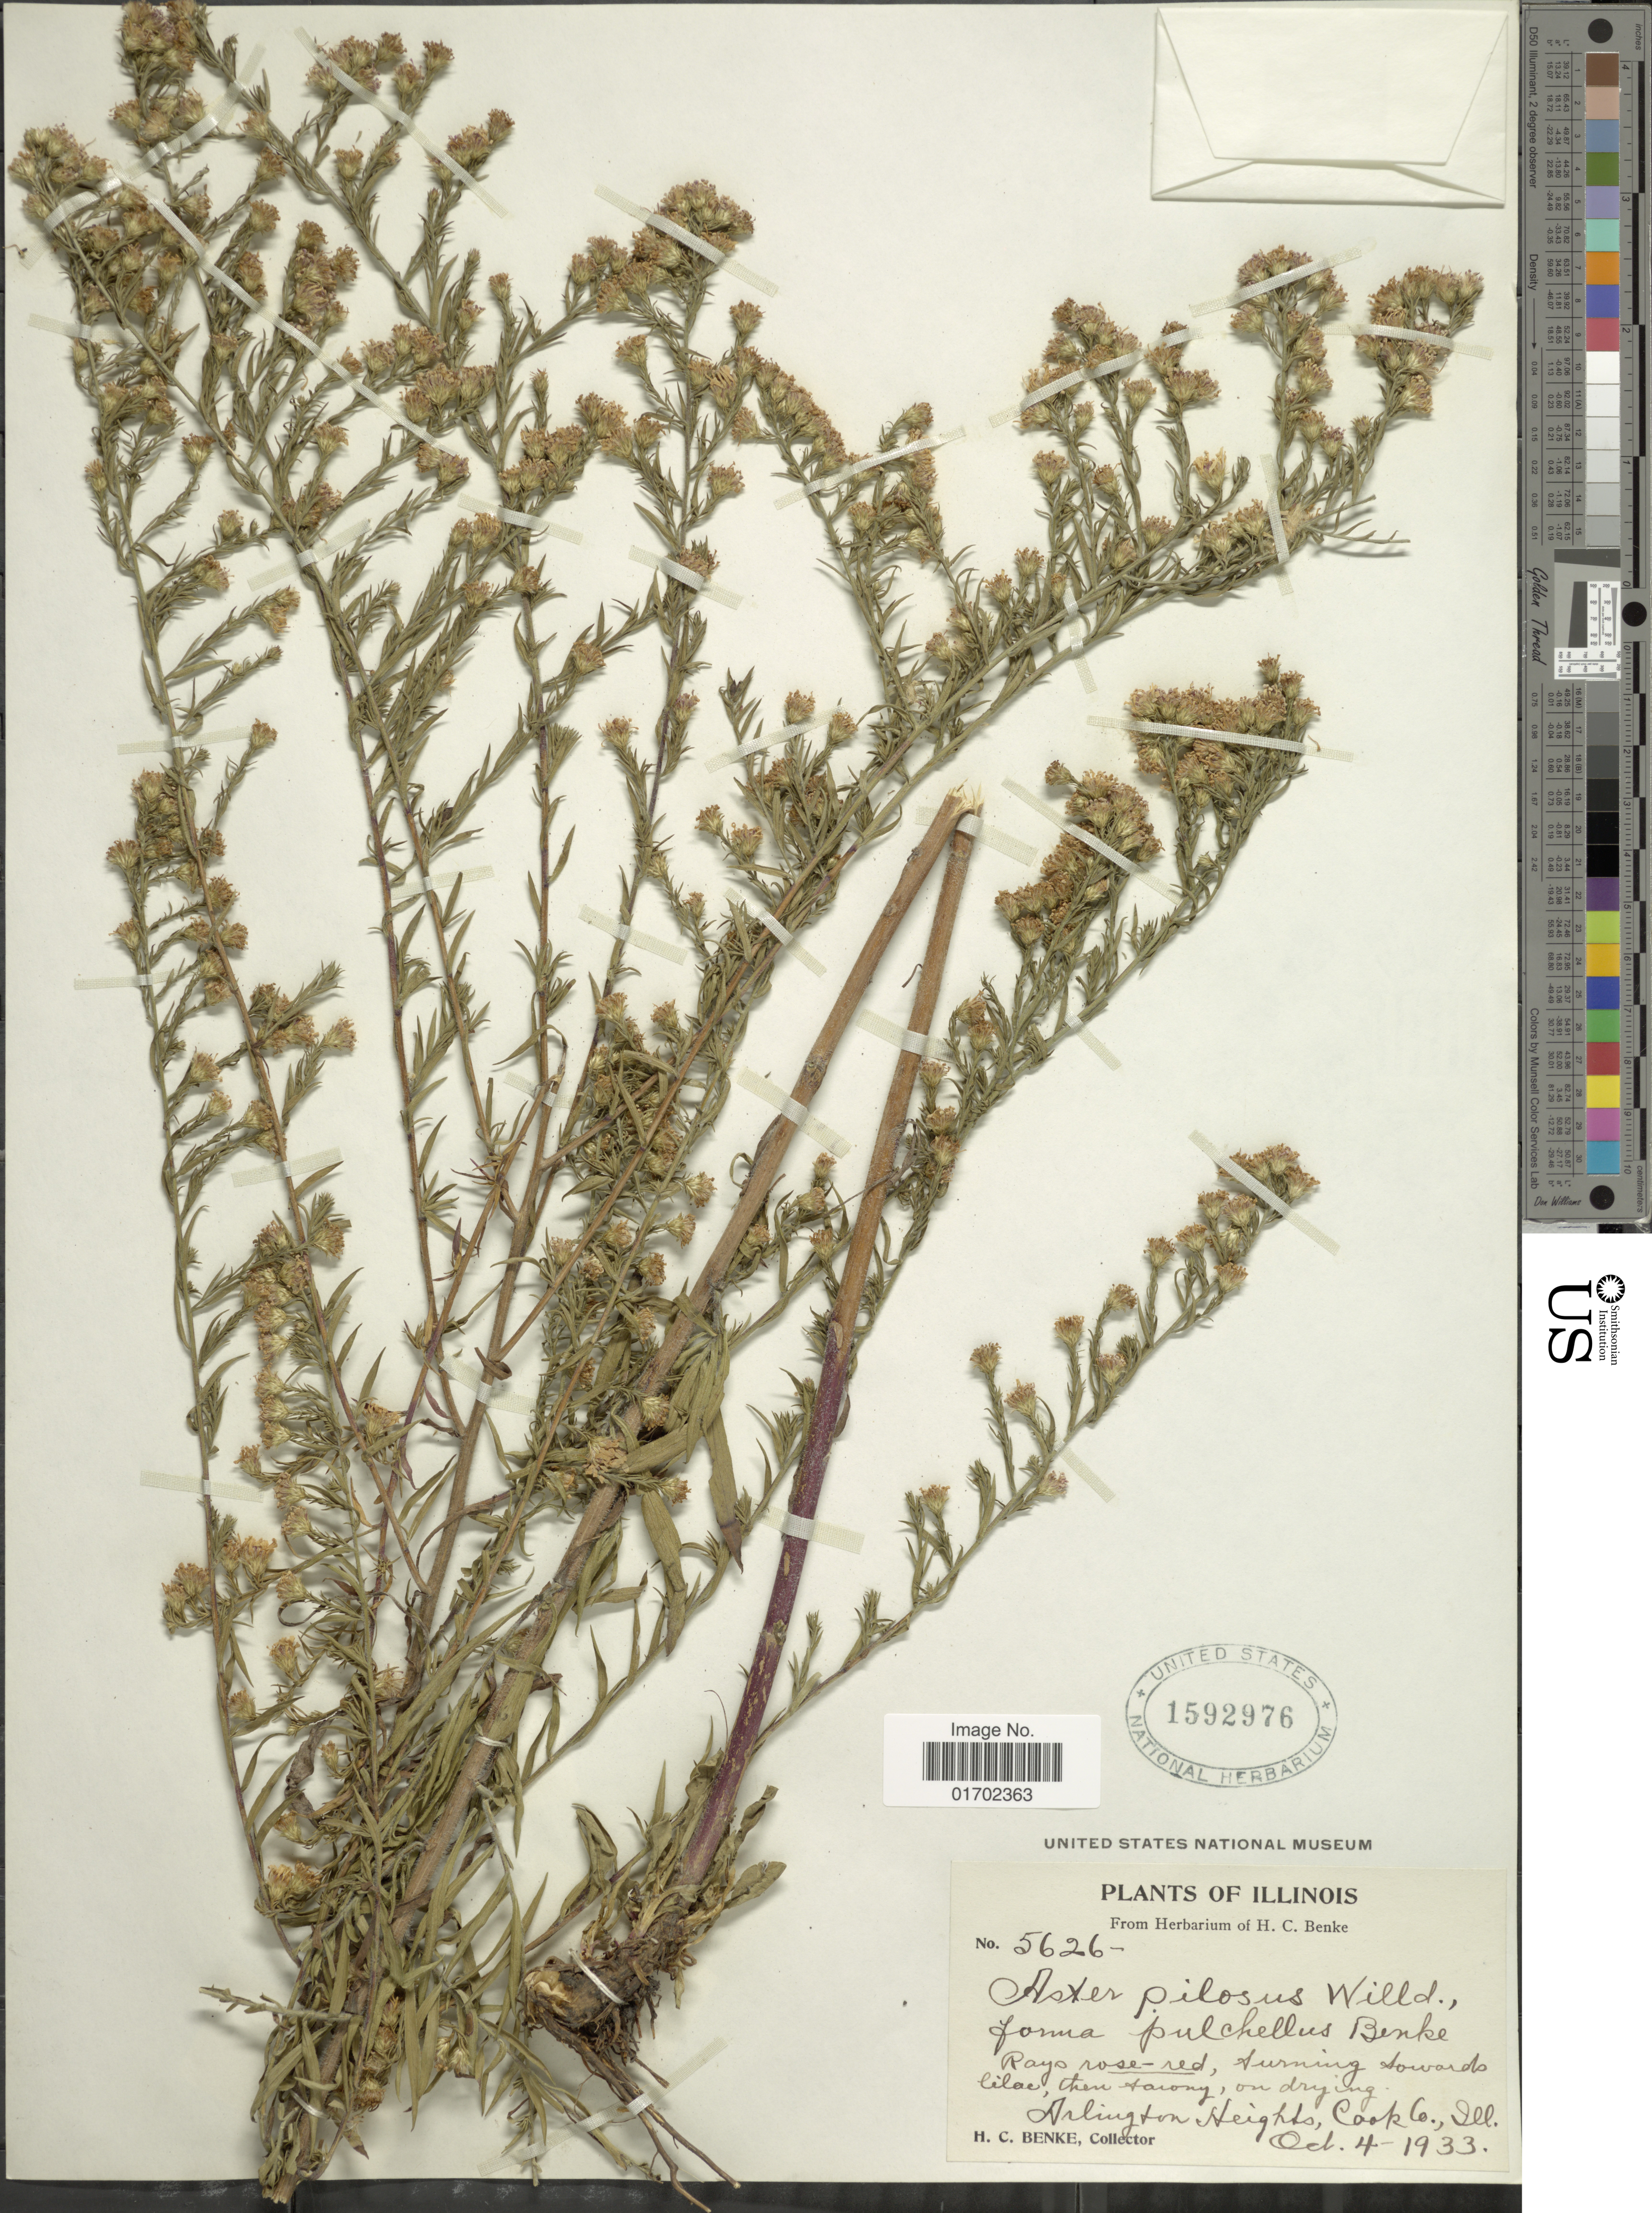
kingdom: Plantae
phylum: Tracheophyta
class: Magnoliopsida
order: Asterales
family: Asteraceae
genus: Symphyotrichum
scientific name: Symphyotrichum pilosum var. pilosum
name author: (Willd.) G.L. Nesom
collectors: H. Benke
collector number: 5626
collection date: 1933-10-04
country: United States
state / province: Illinois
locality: Illinois. Arlington Heights, Cook Co.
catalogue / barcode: US 1592976